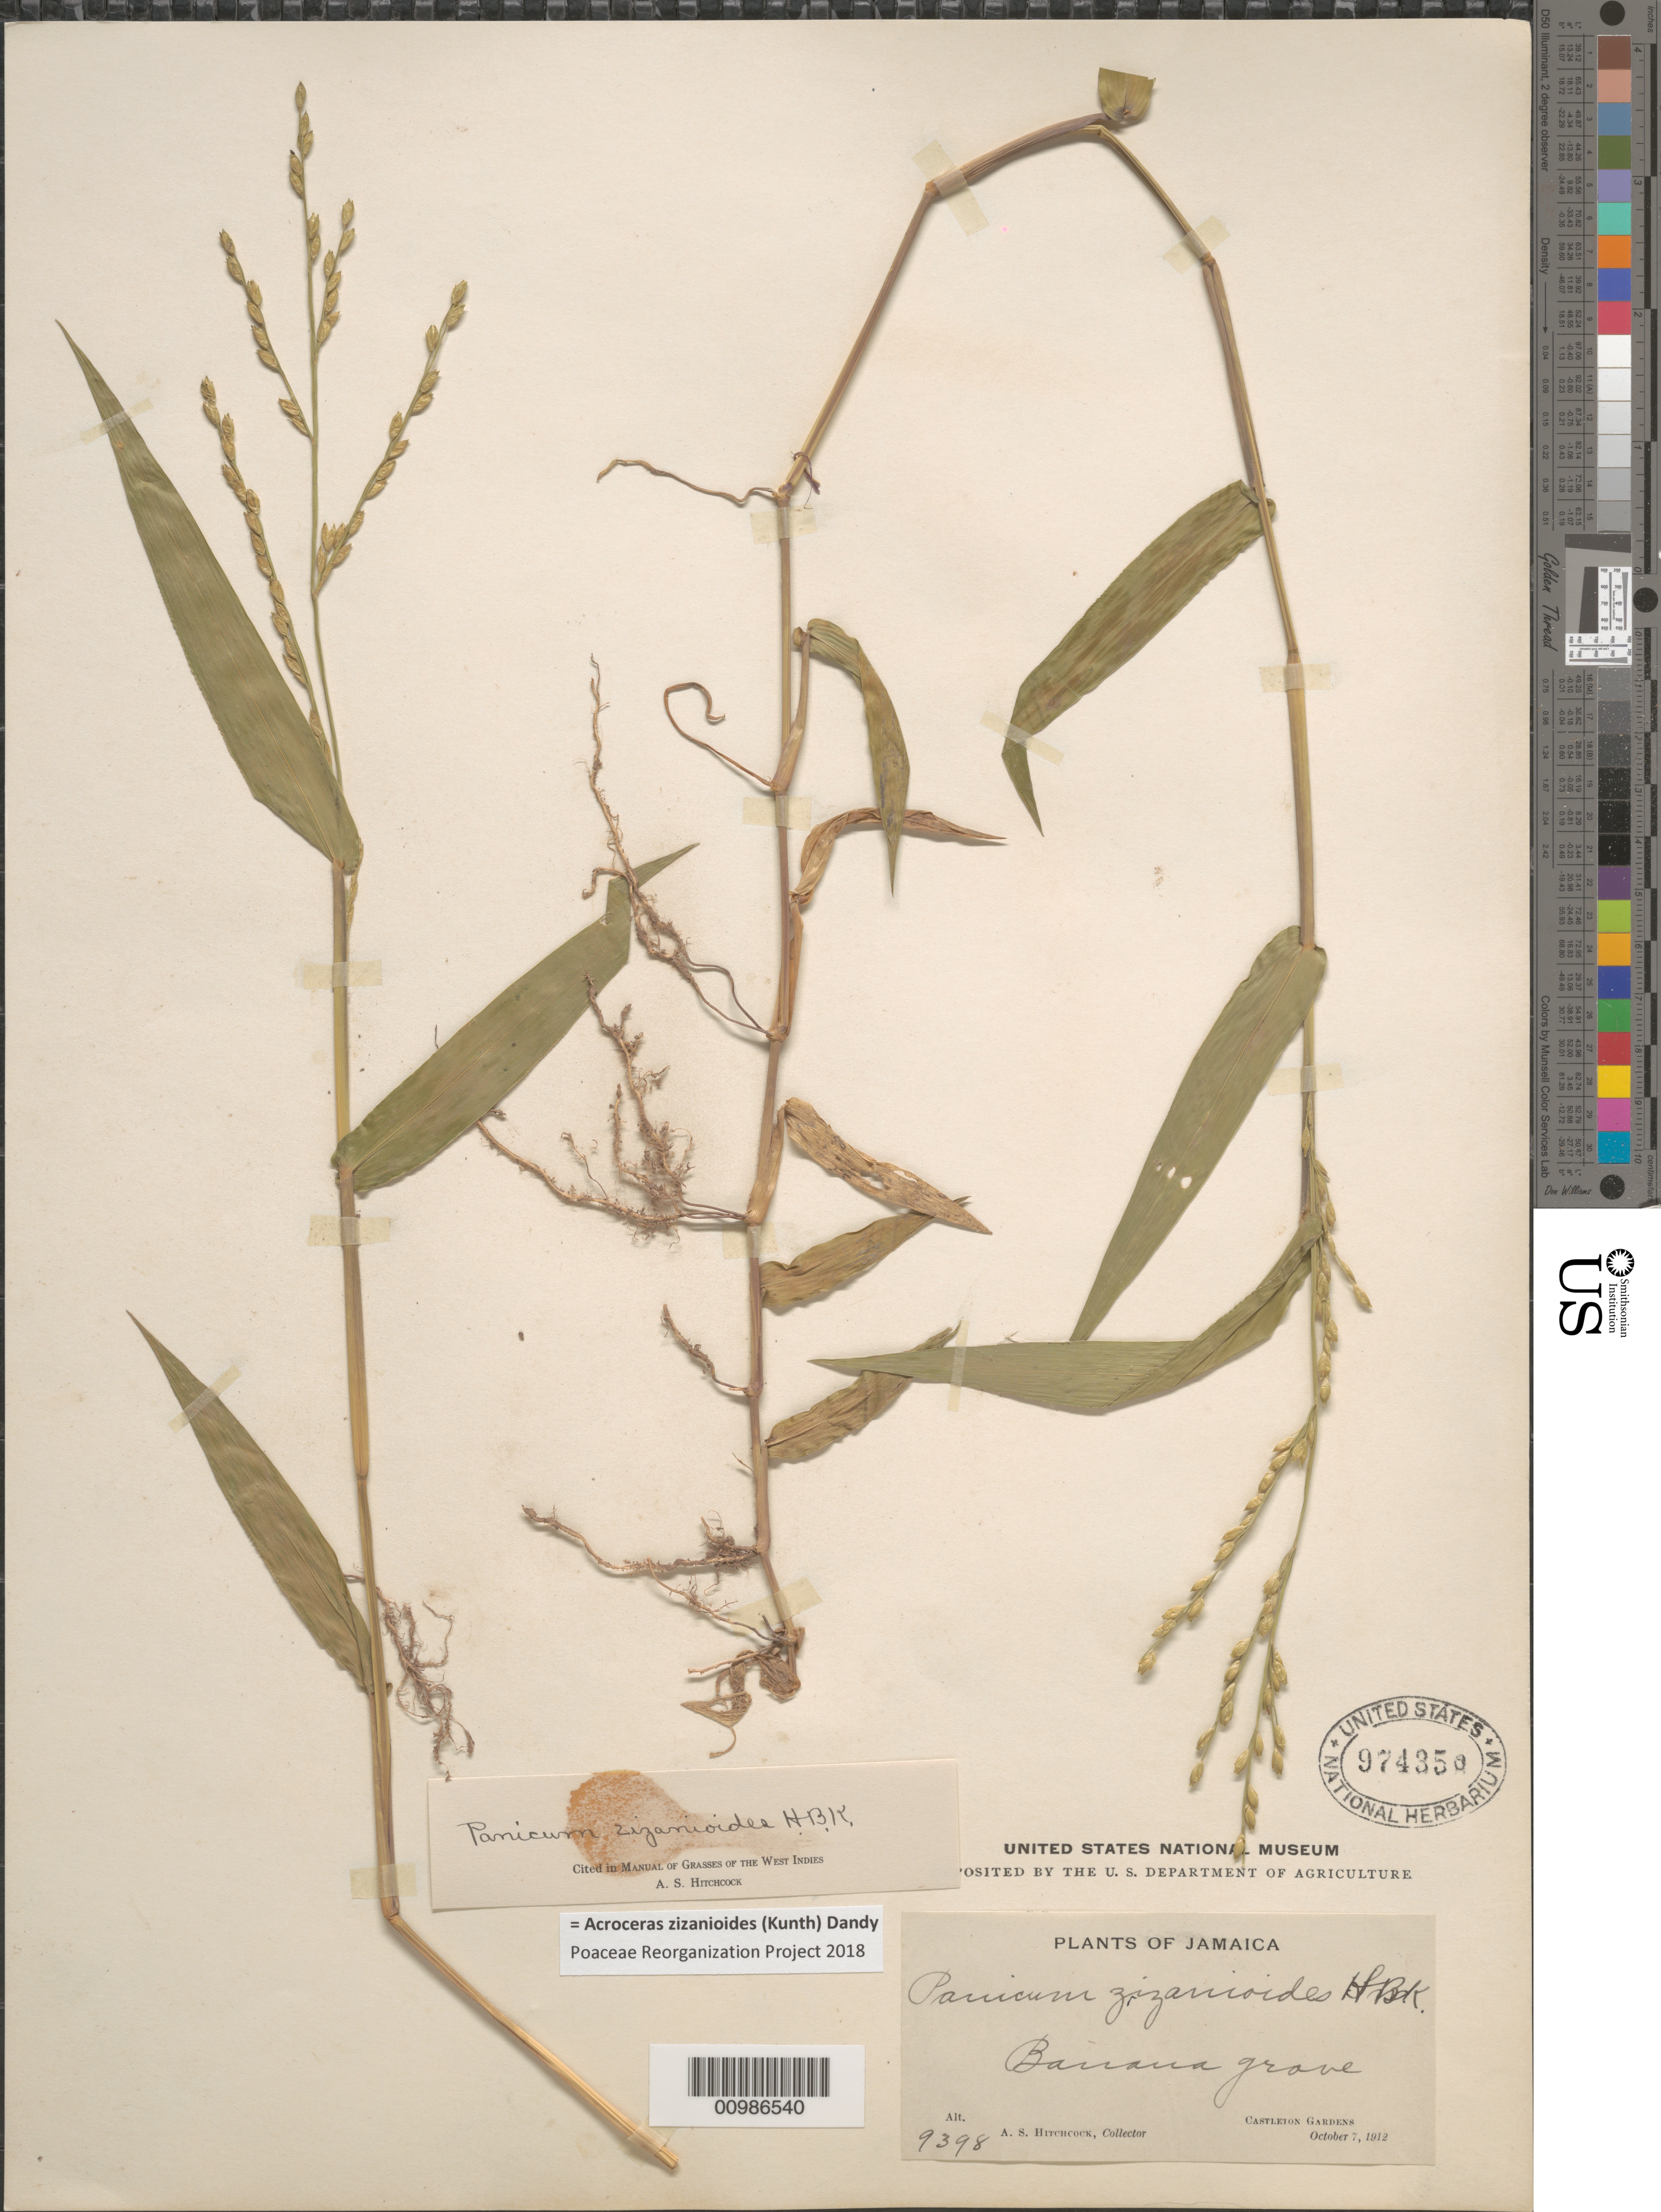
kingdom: Plantae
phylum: Tracheophyta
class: Liliopsida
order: Poales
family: Poaceae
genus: Acroceras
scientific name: Acroceras zizanioides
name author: (Kunth) Dandy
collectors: A. S. Hitchcock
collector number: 9398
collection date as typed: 07 Oct 1912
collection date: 1912-10-07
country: Jamaica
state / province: Saint Mary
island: Jamaica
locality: Castleton Gardens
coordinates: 0 N, 0 E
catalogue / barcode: US 974350